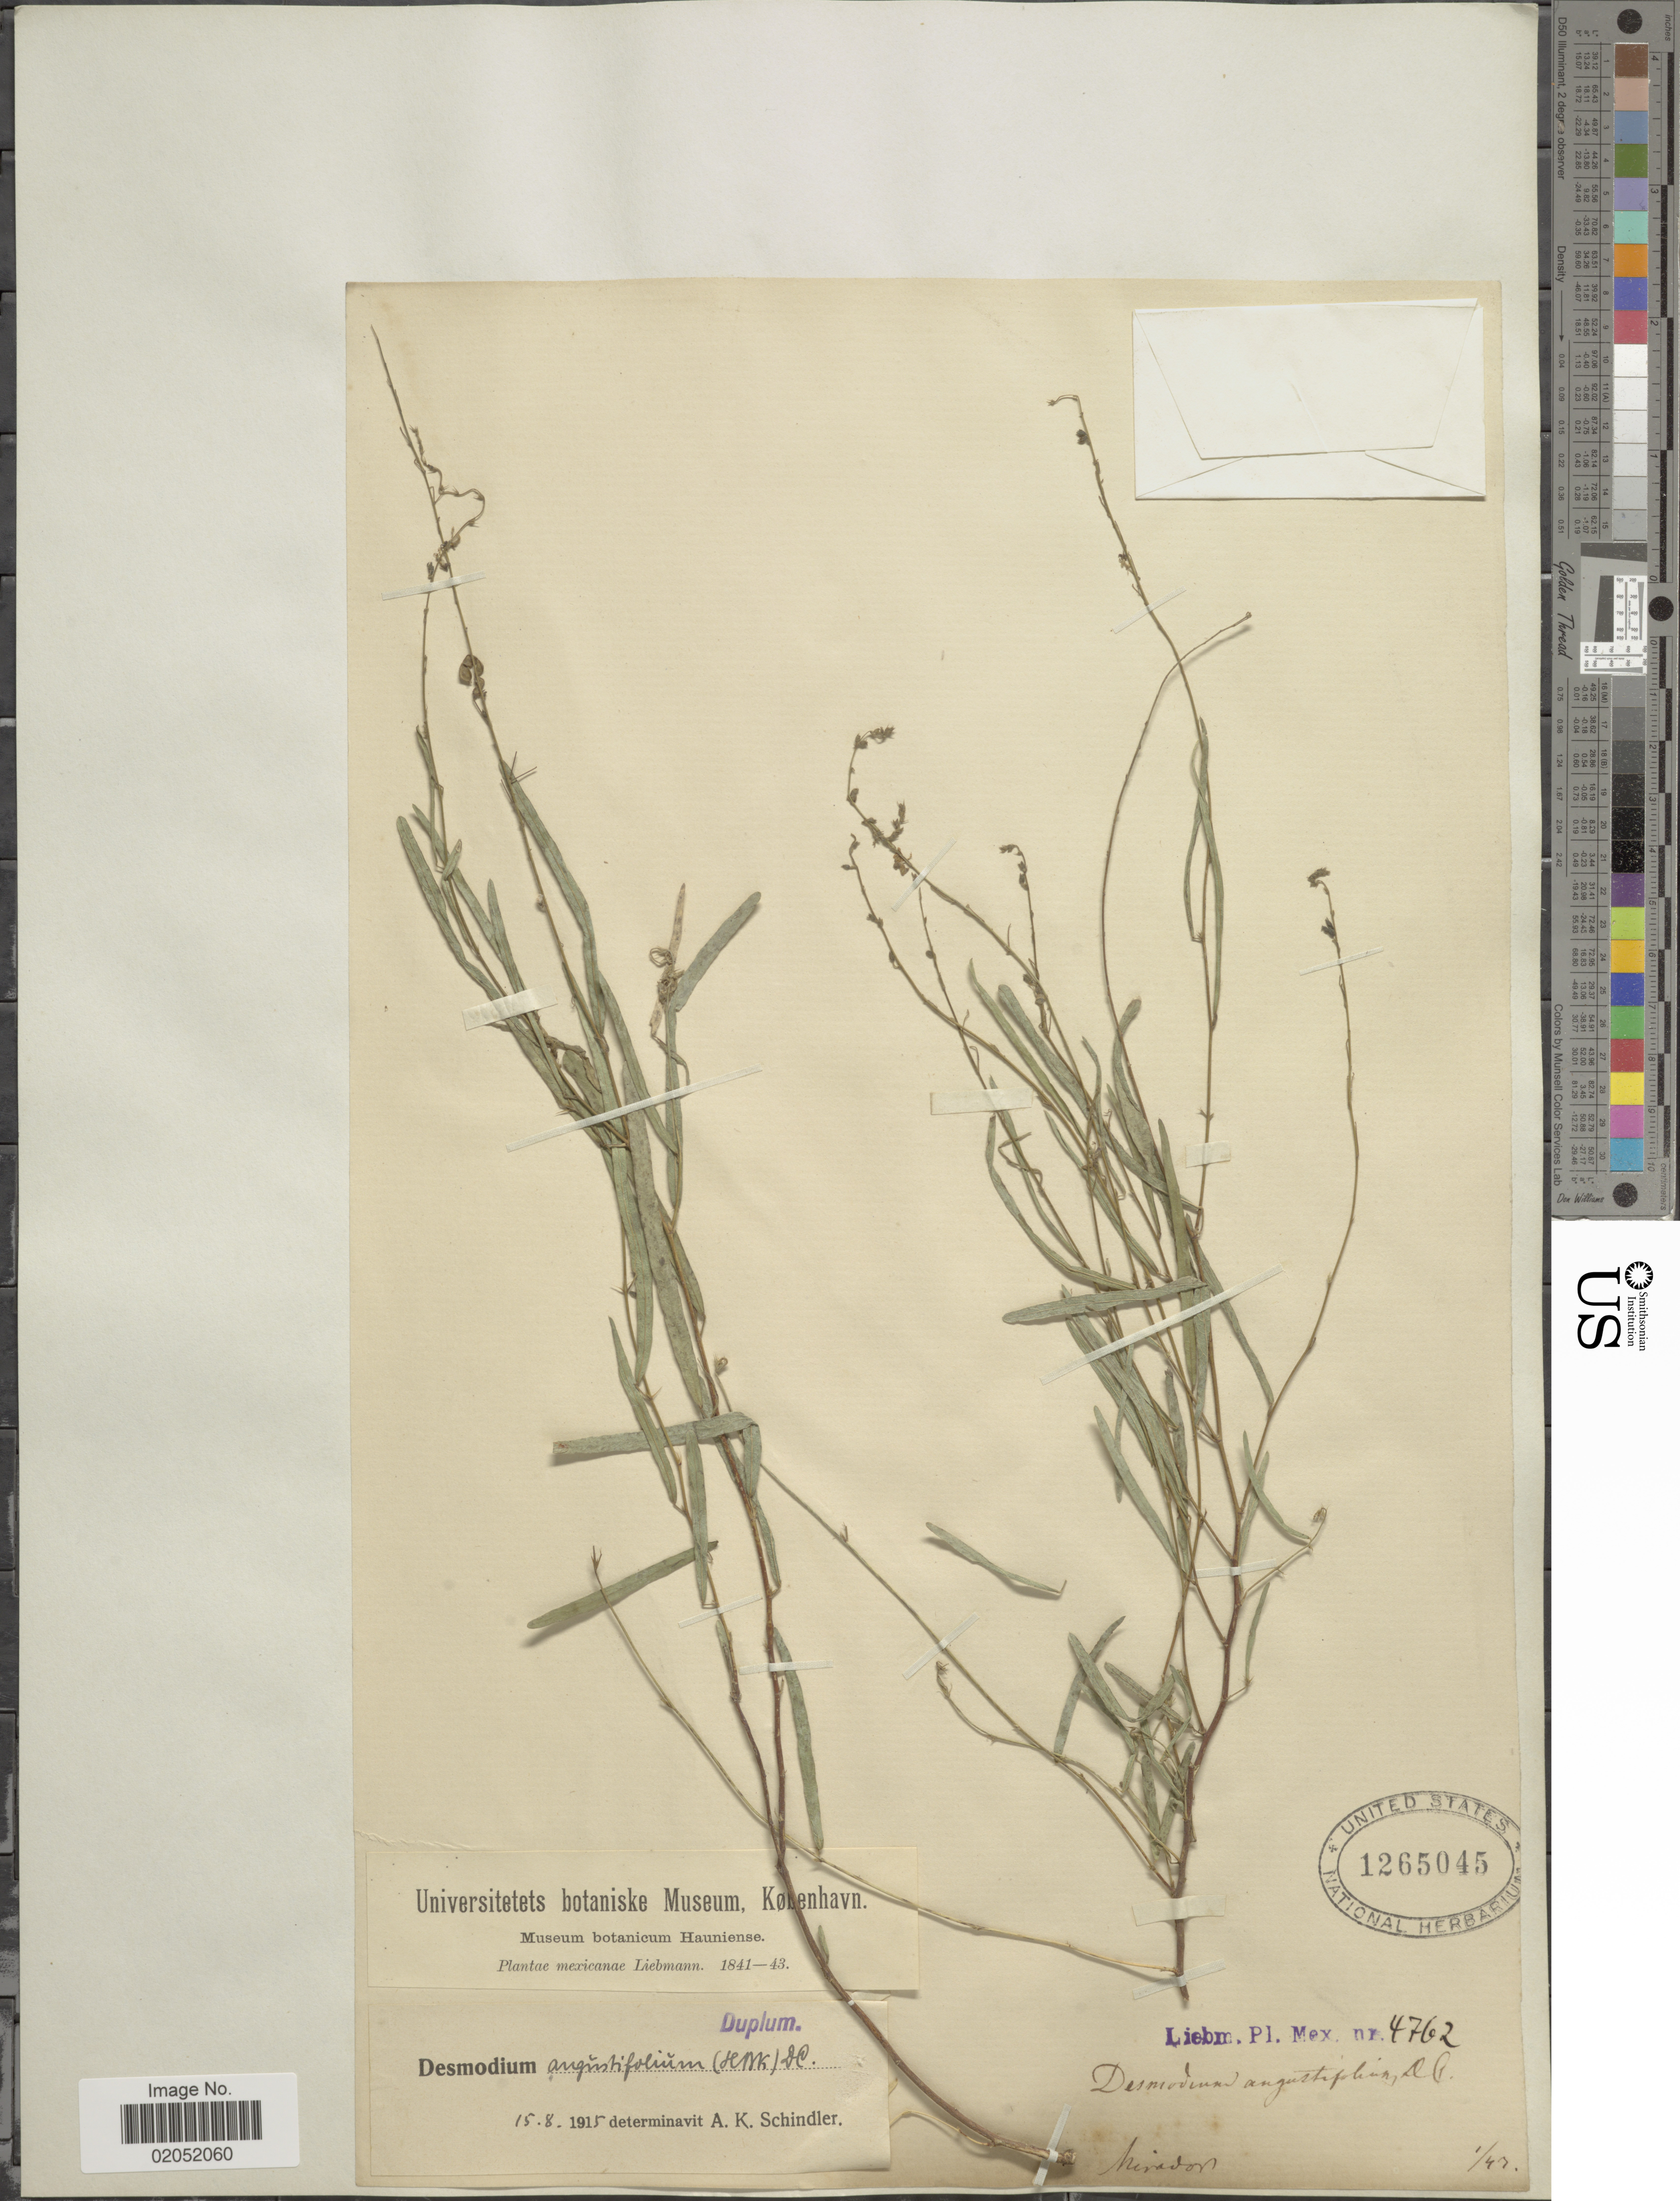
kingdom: Plantae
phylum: Tracheophyta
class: Magnoliopsida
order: Fabales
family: Fabaceae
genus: Desmodium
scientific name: Desmodium angustifolium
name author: (Kunth) DC.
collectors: Liebmann, --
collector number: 4762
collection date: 1843-01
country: Mexico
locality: Mirador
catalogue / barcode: US 1265045